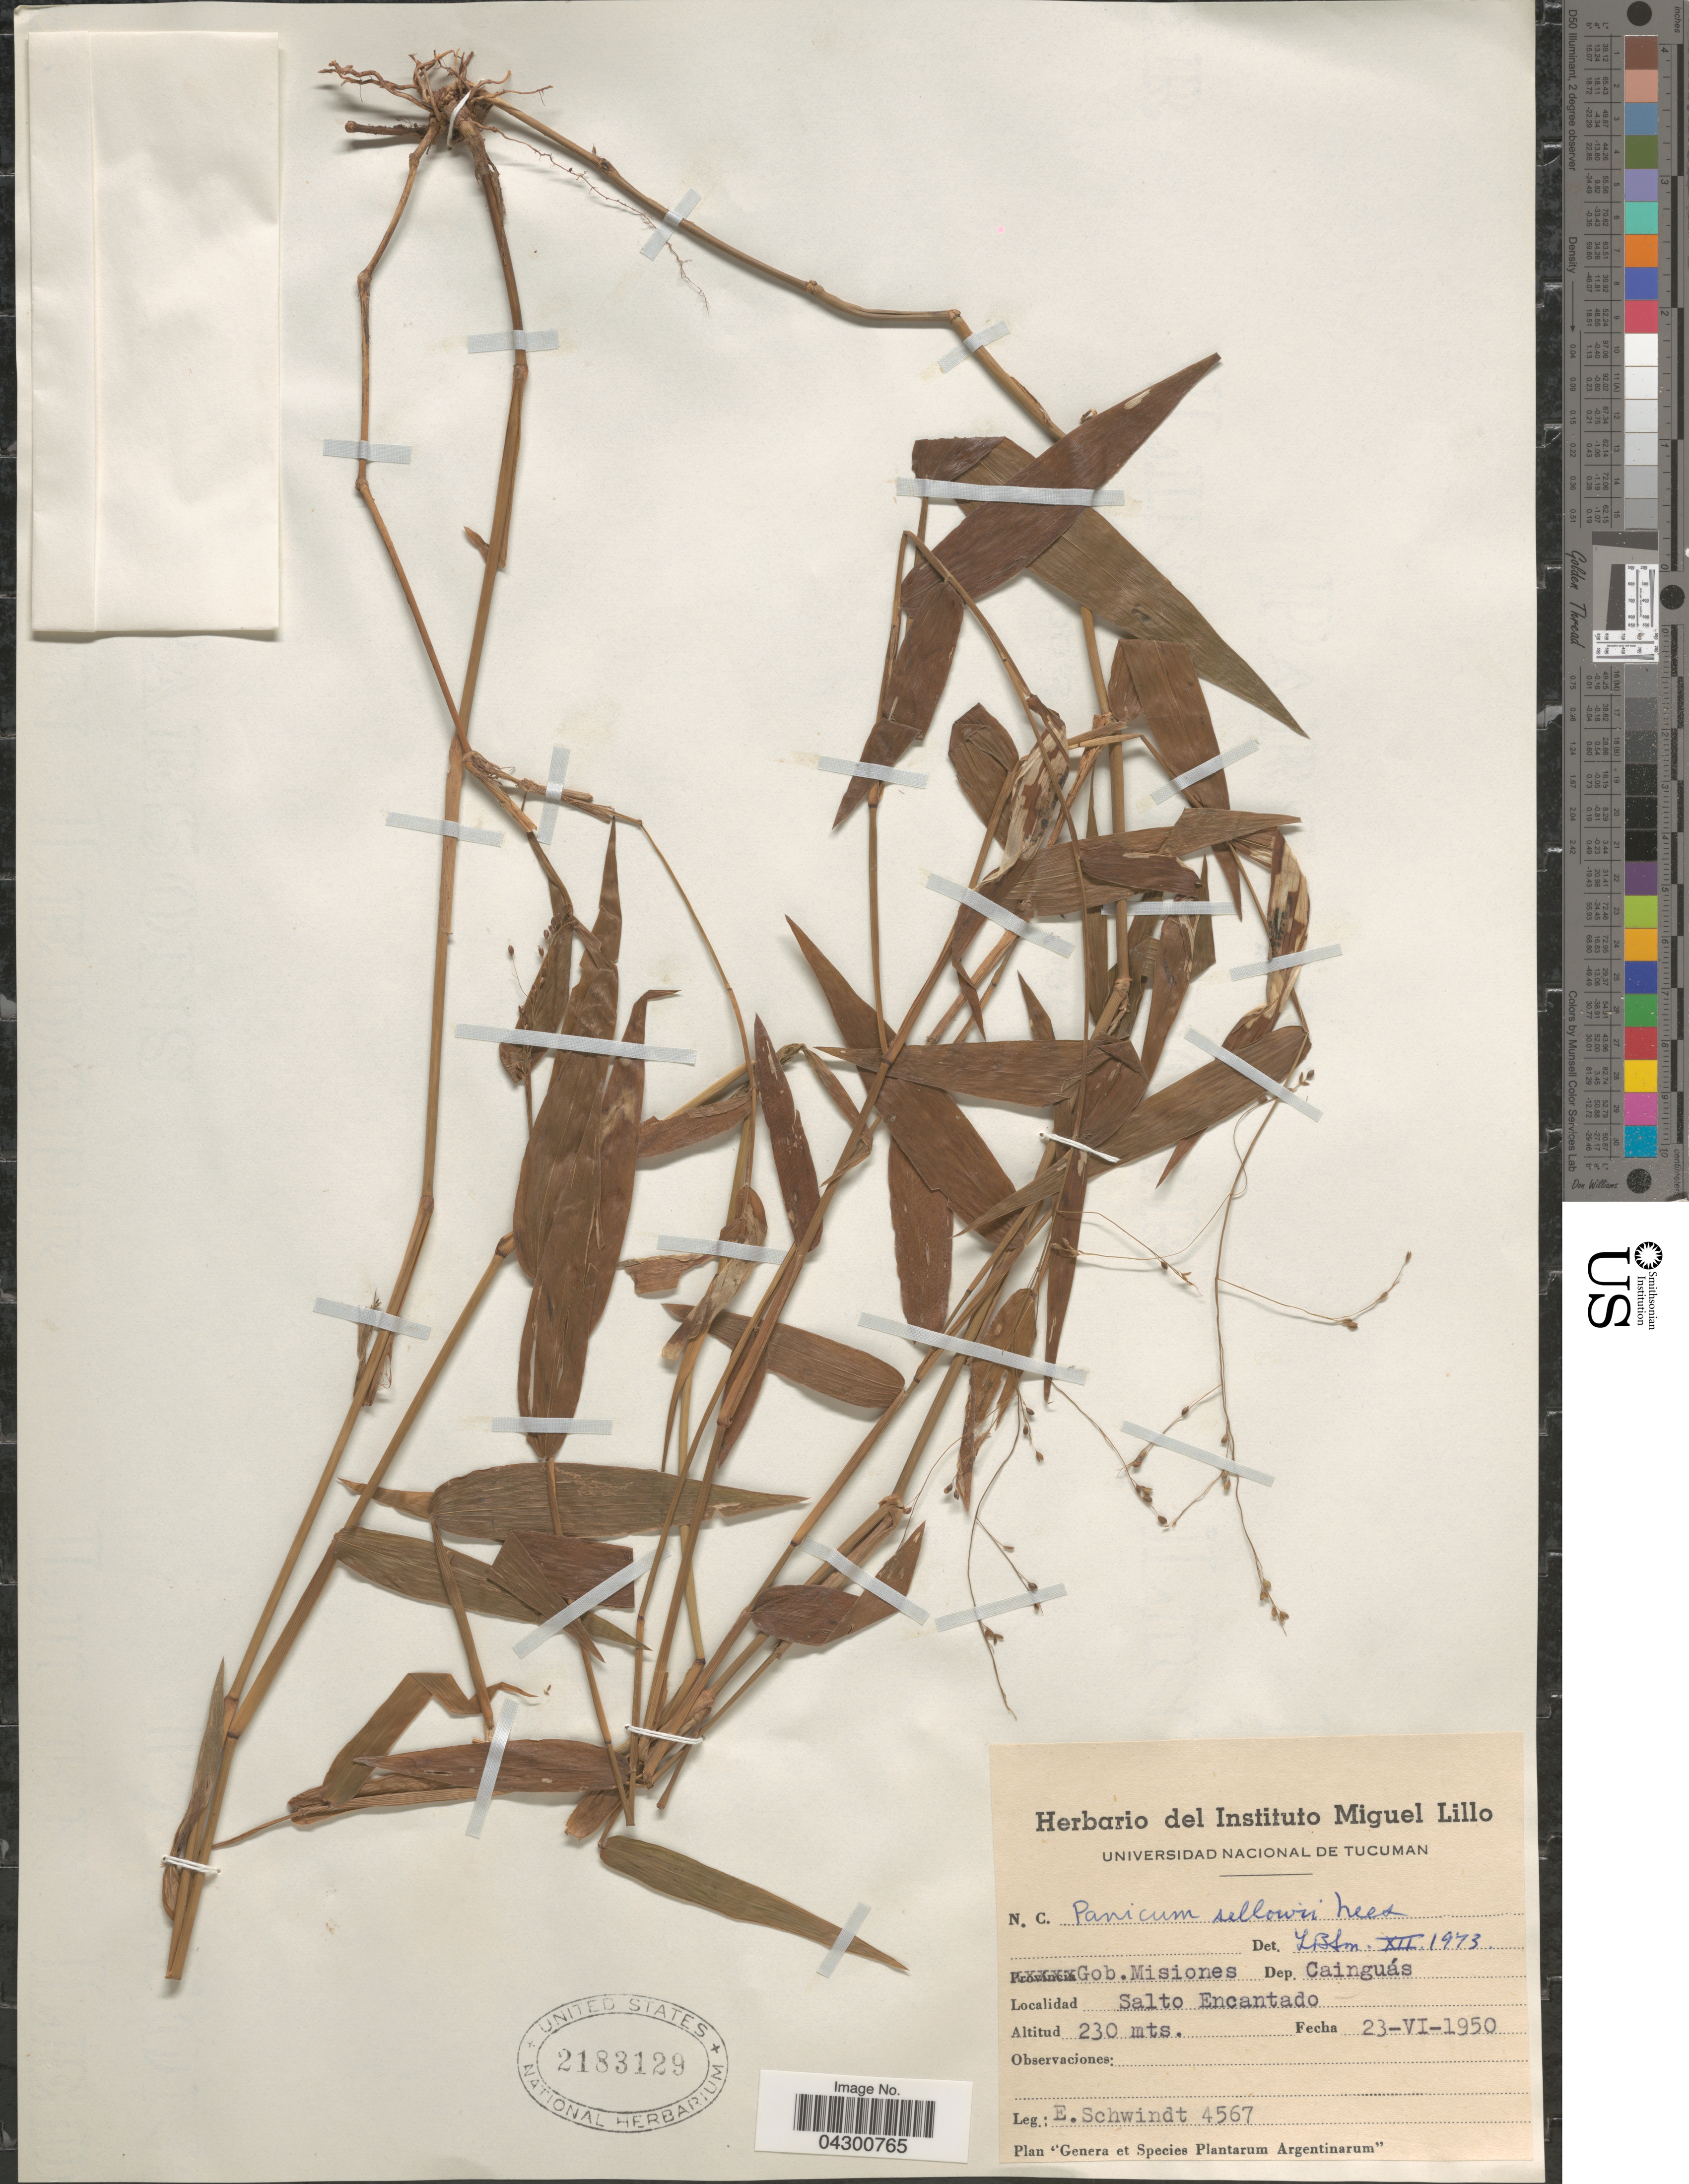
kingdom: Plantae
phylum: Tracheophyta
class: Liliopsida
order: Poales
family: Poaceae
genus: Panicum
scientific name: Panicum sellowii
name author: Nees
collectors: E. Schwindt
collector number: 4567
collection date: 1950-06-23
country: Argentina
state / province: Misiones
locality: Gob. Misiones Dep. Cainguás. Salto Encantado.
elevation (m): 230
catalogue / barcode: US 2183129